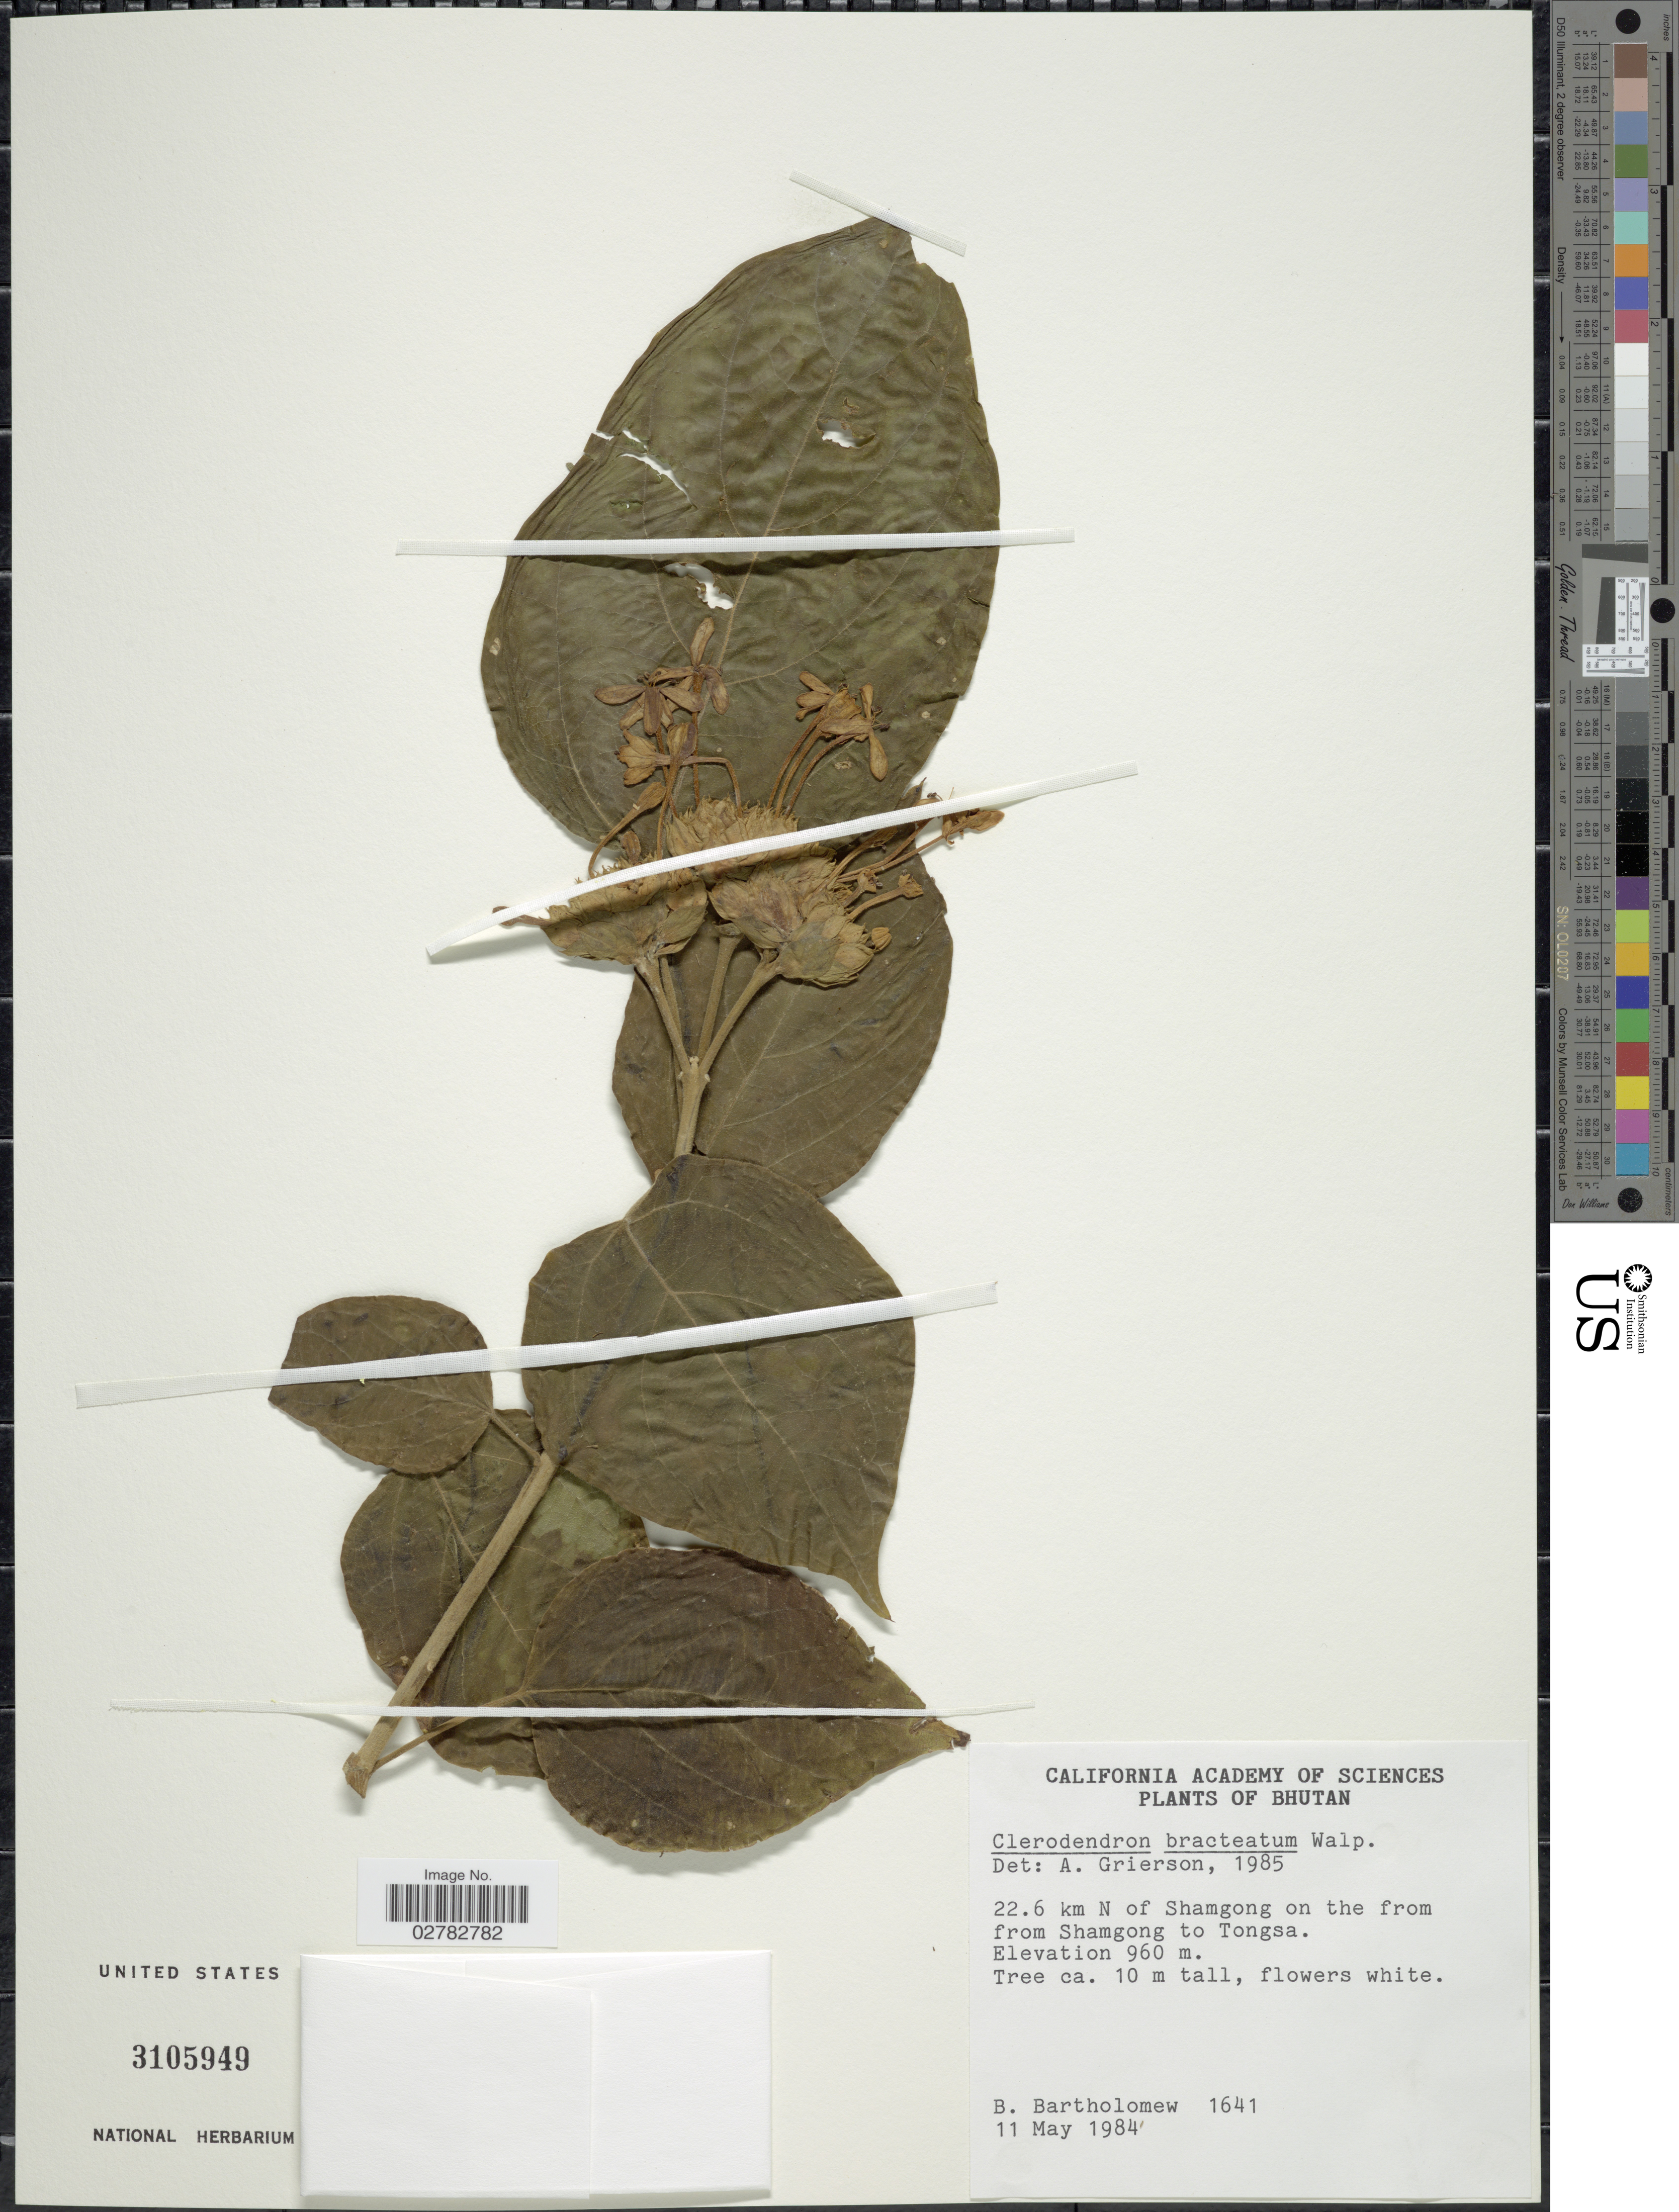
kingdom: Plantae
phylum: Tracheophyta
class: Magnoliopsida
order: Lamiales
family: Lamiaceae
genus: Clerodendrum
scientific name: Clerodendrum bracteatum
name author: Wall. ex Walp.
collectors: B. Bartholomew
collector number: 1641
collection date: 1984-05-11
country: Bhutan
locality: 22.6 km N of Shamgong on the from from Shamgong to Tongsa.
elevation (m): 960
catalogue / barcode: US 3105949